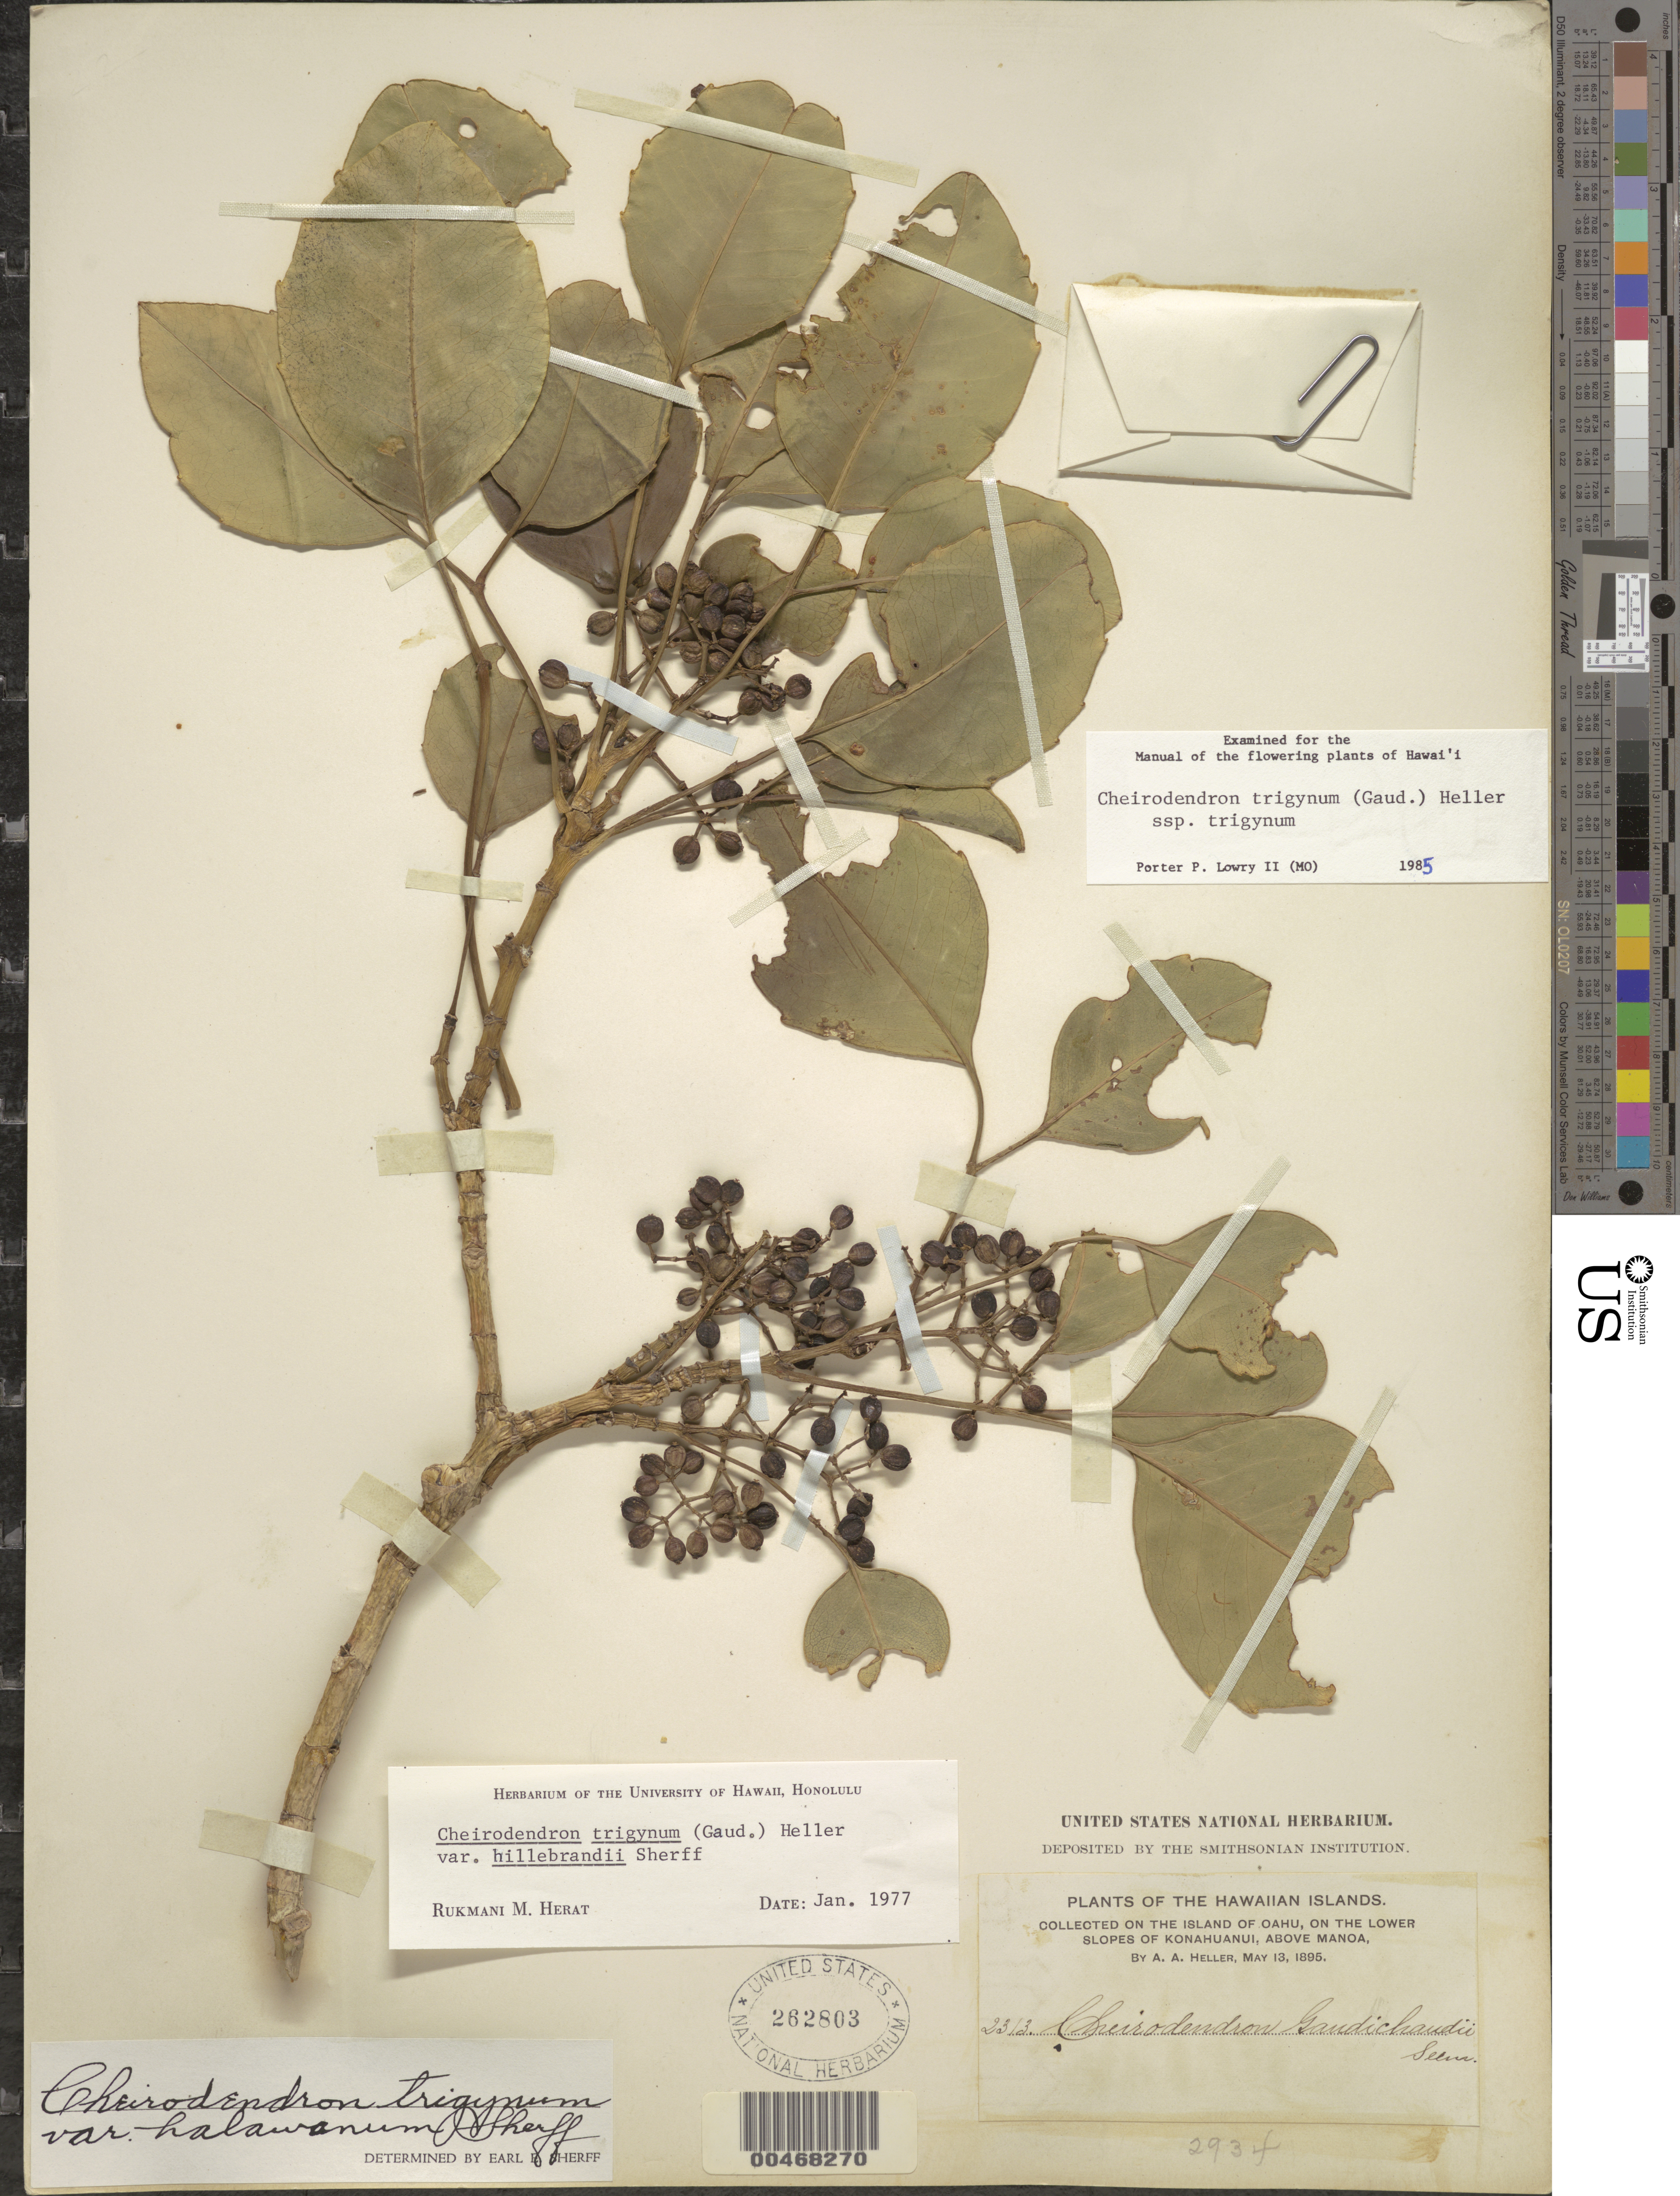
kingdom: Plantae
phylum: Tracheophyta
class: Magnoliopsida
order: Apiales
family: Araliaceae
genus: Cheirodendron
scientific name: Cheirodendron trigynum subsp. trigynum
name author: (Gaudich.) A. Heller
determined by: Lowry, P. P., (MO), Missouri Botanical Garden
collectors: A. A. Heller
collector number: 2313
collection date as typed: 13 May 1895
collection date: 1895-05-13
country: United States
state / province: Hawaii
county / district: Honolulu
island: Oahu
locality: Lower slopes of Konahuanui, above Manoa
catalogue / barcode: US 262803